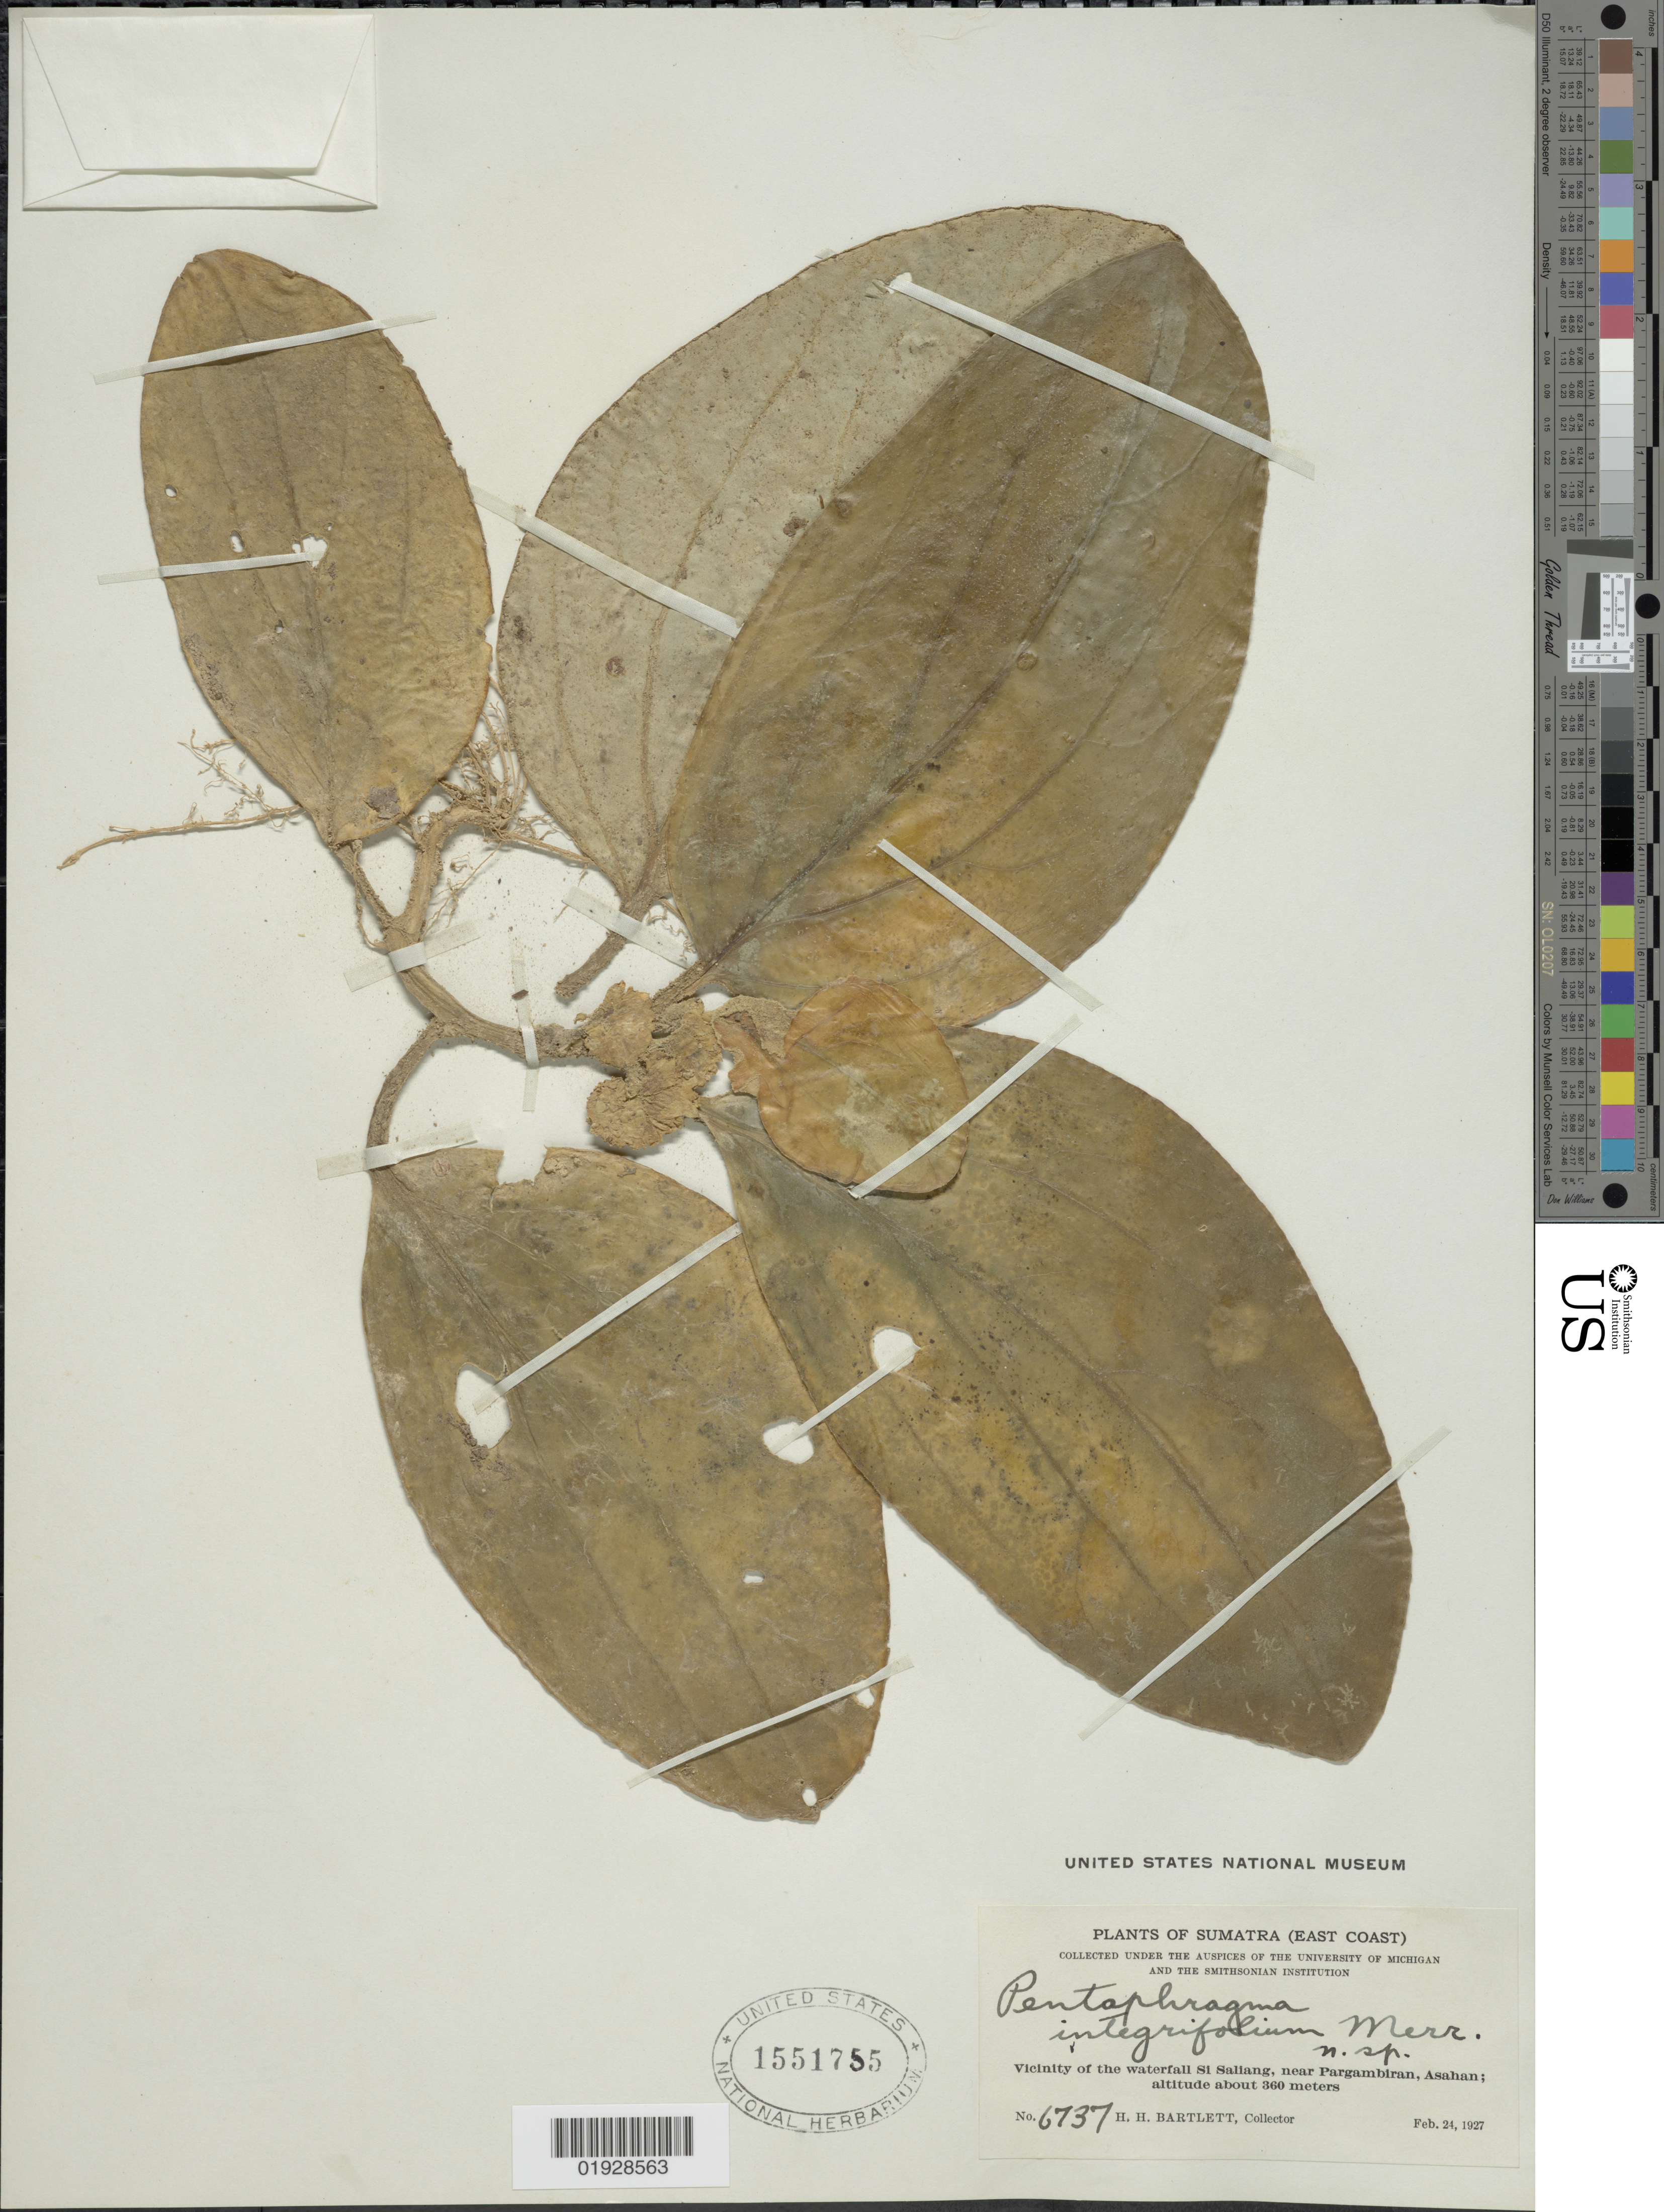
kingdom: Plantae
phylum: Tracheophyta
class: Magnoliopsida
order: Asterales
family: Pentaphragmataceae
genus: Pentaphragma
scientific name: Pentaphragma integrifolium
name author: Merr.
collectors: H. H. Bartlett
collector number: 6737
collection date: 1927-02-24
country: Indonesia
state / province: Sumatra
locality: (East Coast). Vicinity of the waterfall Si Saliang, near Pargambiran, Asahan.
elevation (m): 360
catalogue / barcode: US 1551755